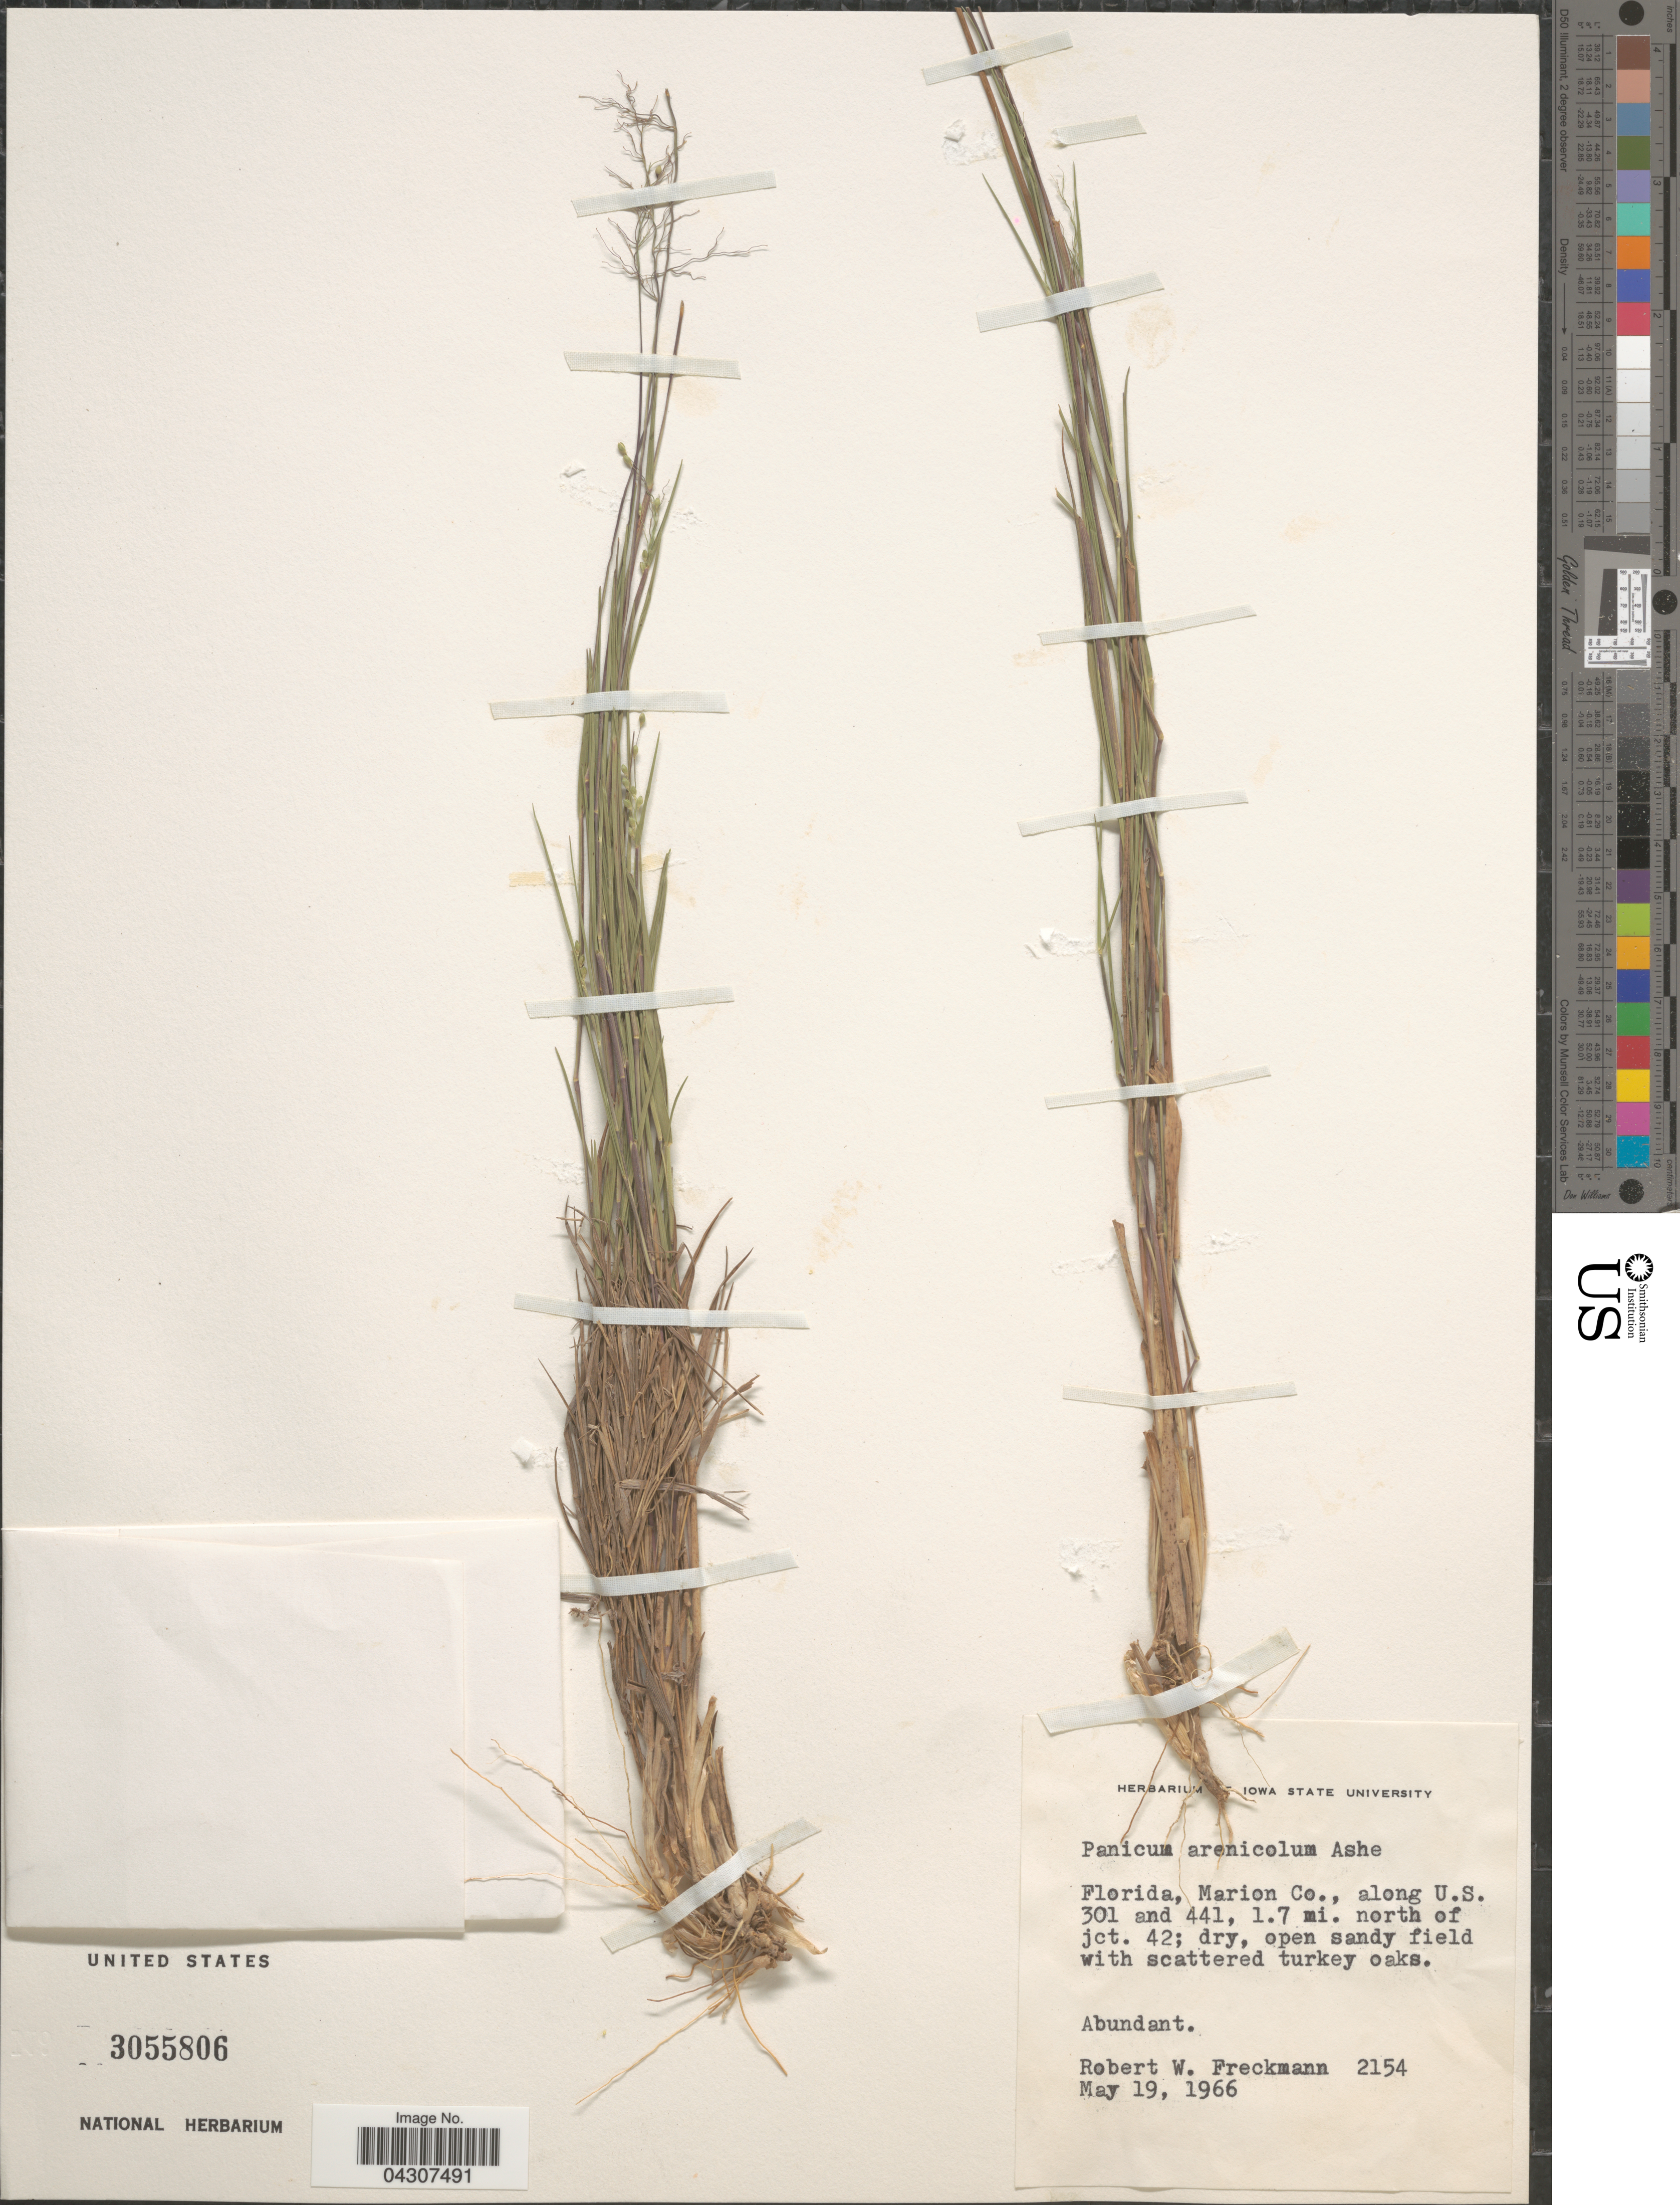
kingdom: Plantae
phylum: Tracheophyta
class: Liliopsida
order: Poales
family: Poaceae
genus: Dichanthelium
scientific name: Dichanthelium aciculare var. aciculare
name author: (Desv. ex Poir.) Gould & C.A. Clark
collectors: R. Freckmann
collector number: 2154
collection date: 1966-05-19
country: United States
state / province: Florida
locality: Marion Co., along U.S. 301 and 441, 1.7 mi. north of jct. 42; dry, open sandy field with scattered turkey oaks.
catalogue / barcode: US 3055806